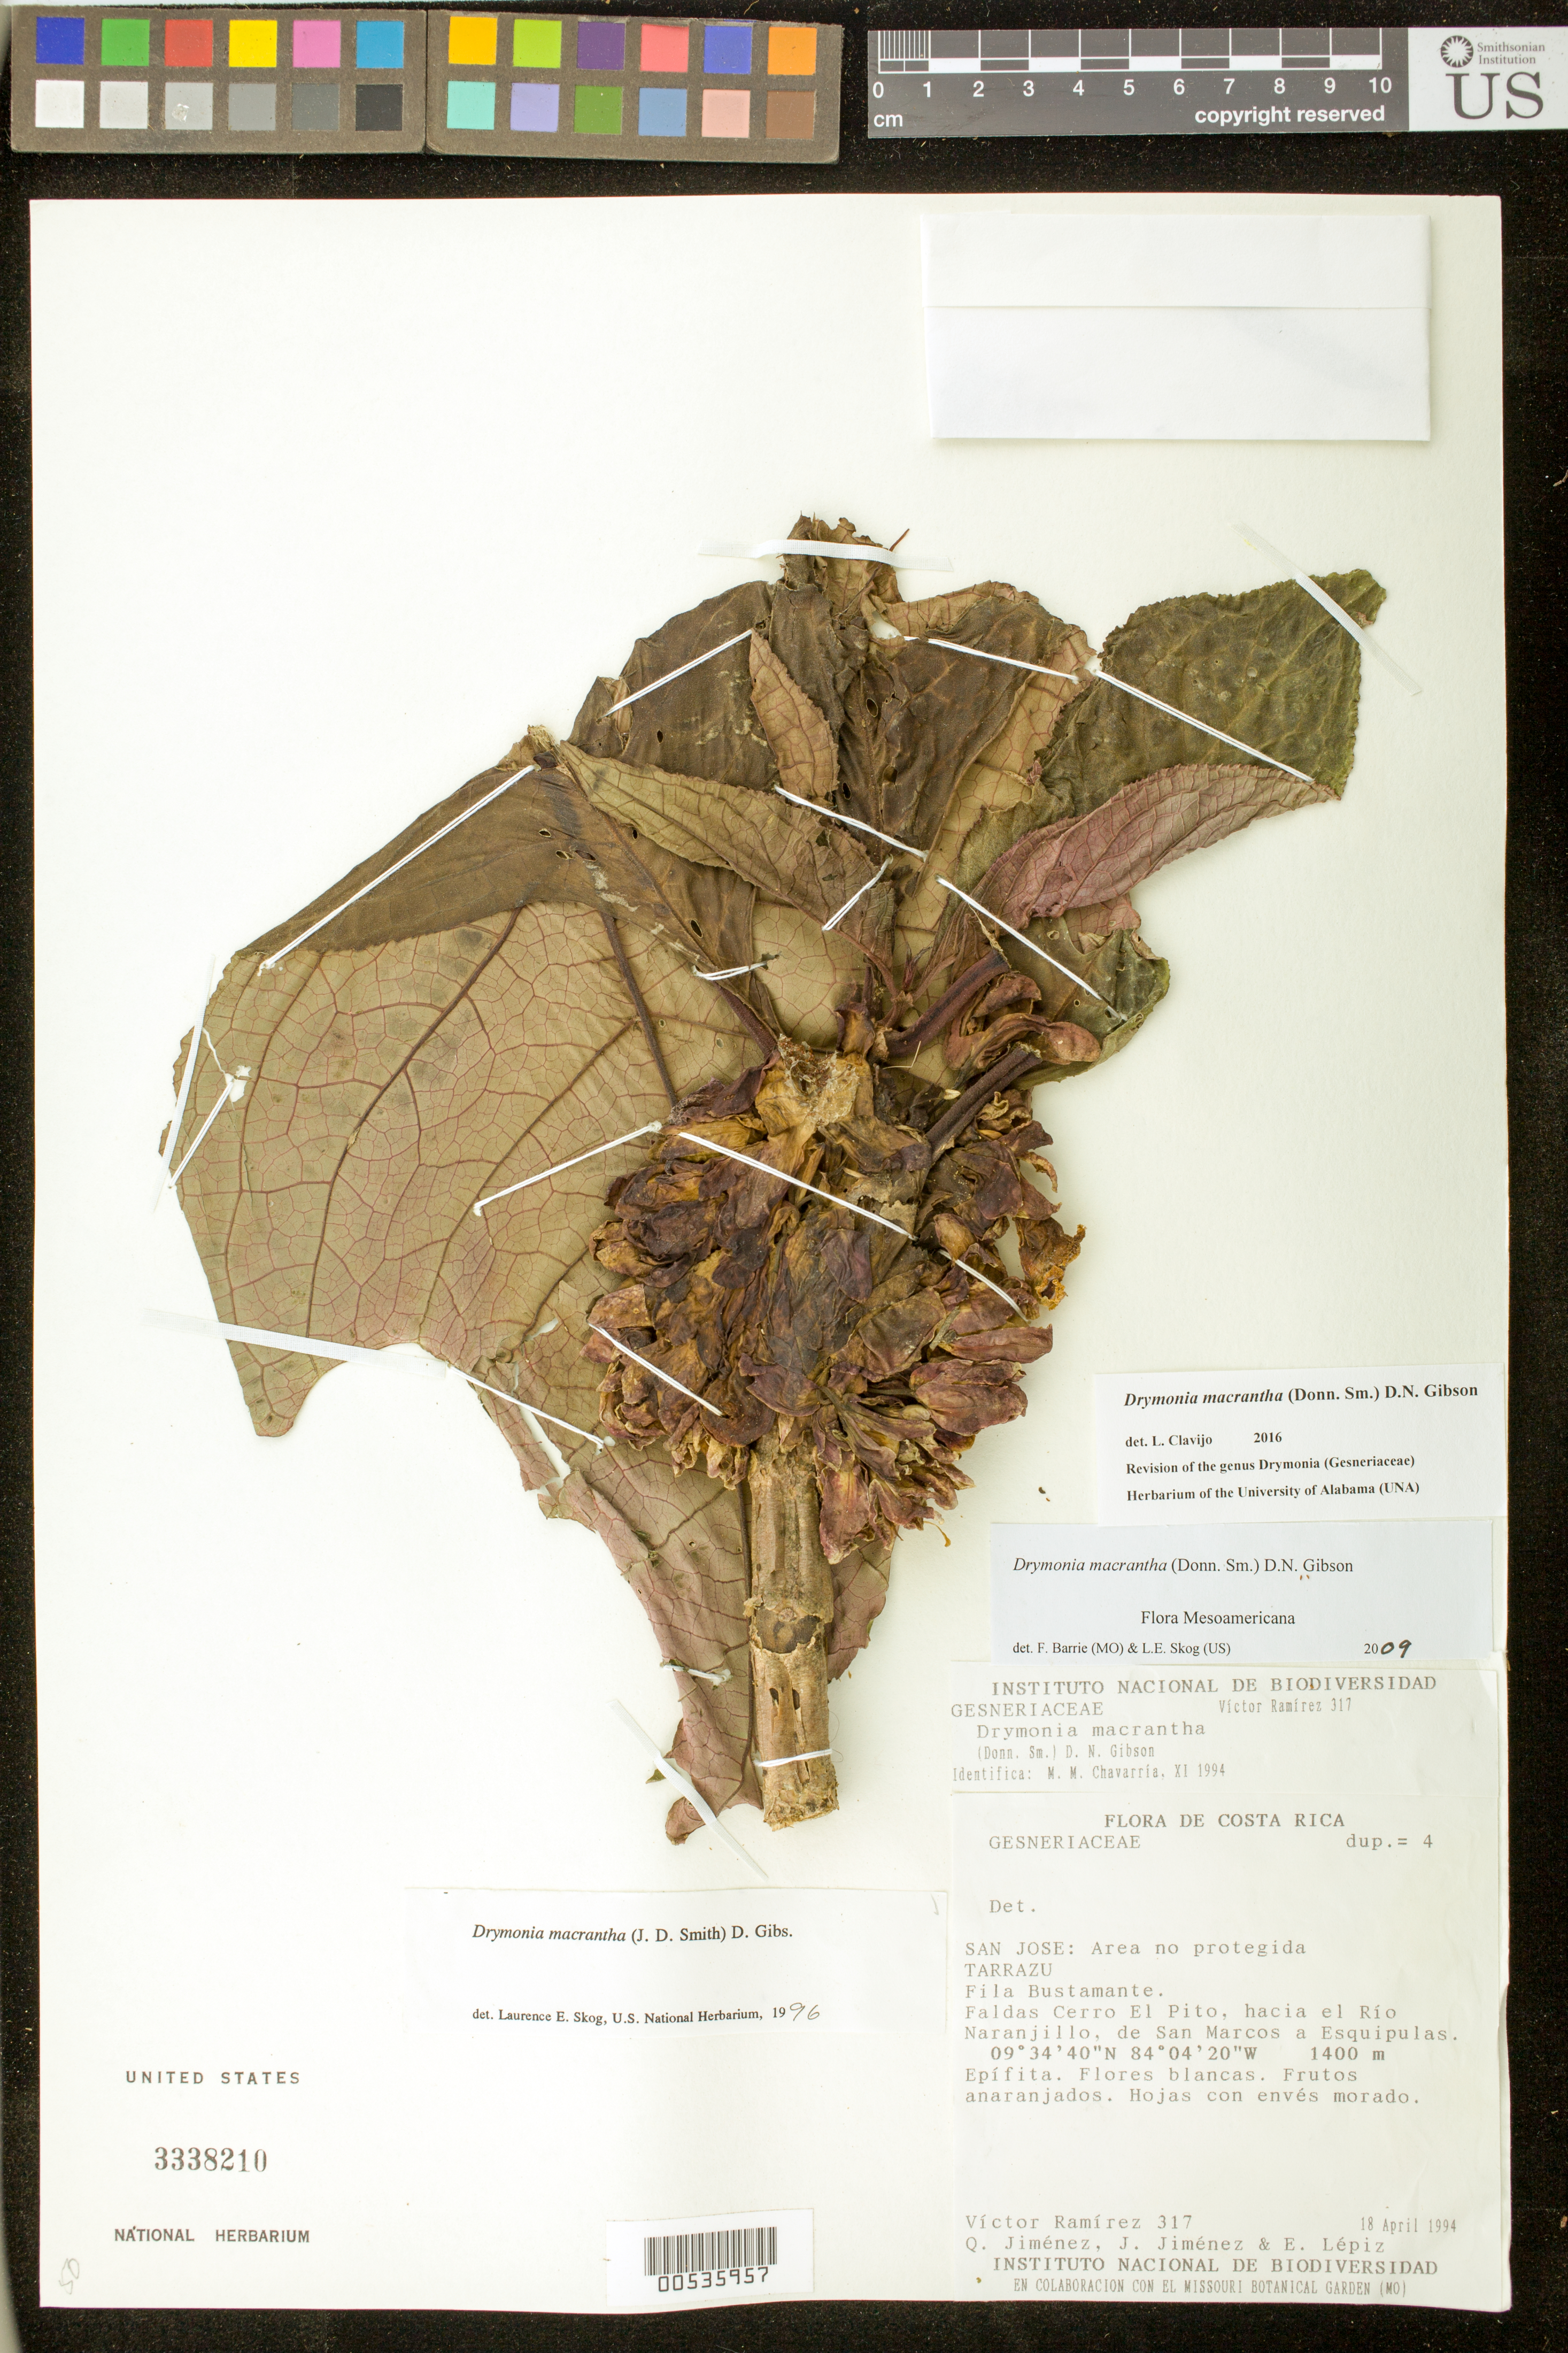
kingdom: Plantae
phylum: Tracheophyta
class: Magnoliopsida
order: Lamiales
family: Gesneriaceae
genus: Drymonia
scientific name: Drymonia macrantha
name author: (Donn. Sm.) D.N. Gibson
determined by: Skog, Laurence E.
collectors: V. Ramirez, Q. Jiménez Madrigal, J. Jimenez & E. Lépiz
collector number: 317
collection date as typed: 18 Apr 1994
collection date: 1994-04-18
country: Costa Rica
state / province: San José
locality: Area no protegida Tarrazu, Fila Bustamante, Fladas Cerro E. Pito, hacia el Río Naranjillo, de San Marcos a Esquipulas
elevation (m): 1400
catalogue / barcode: US 3338210